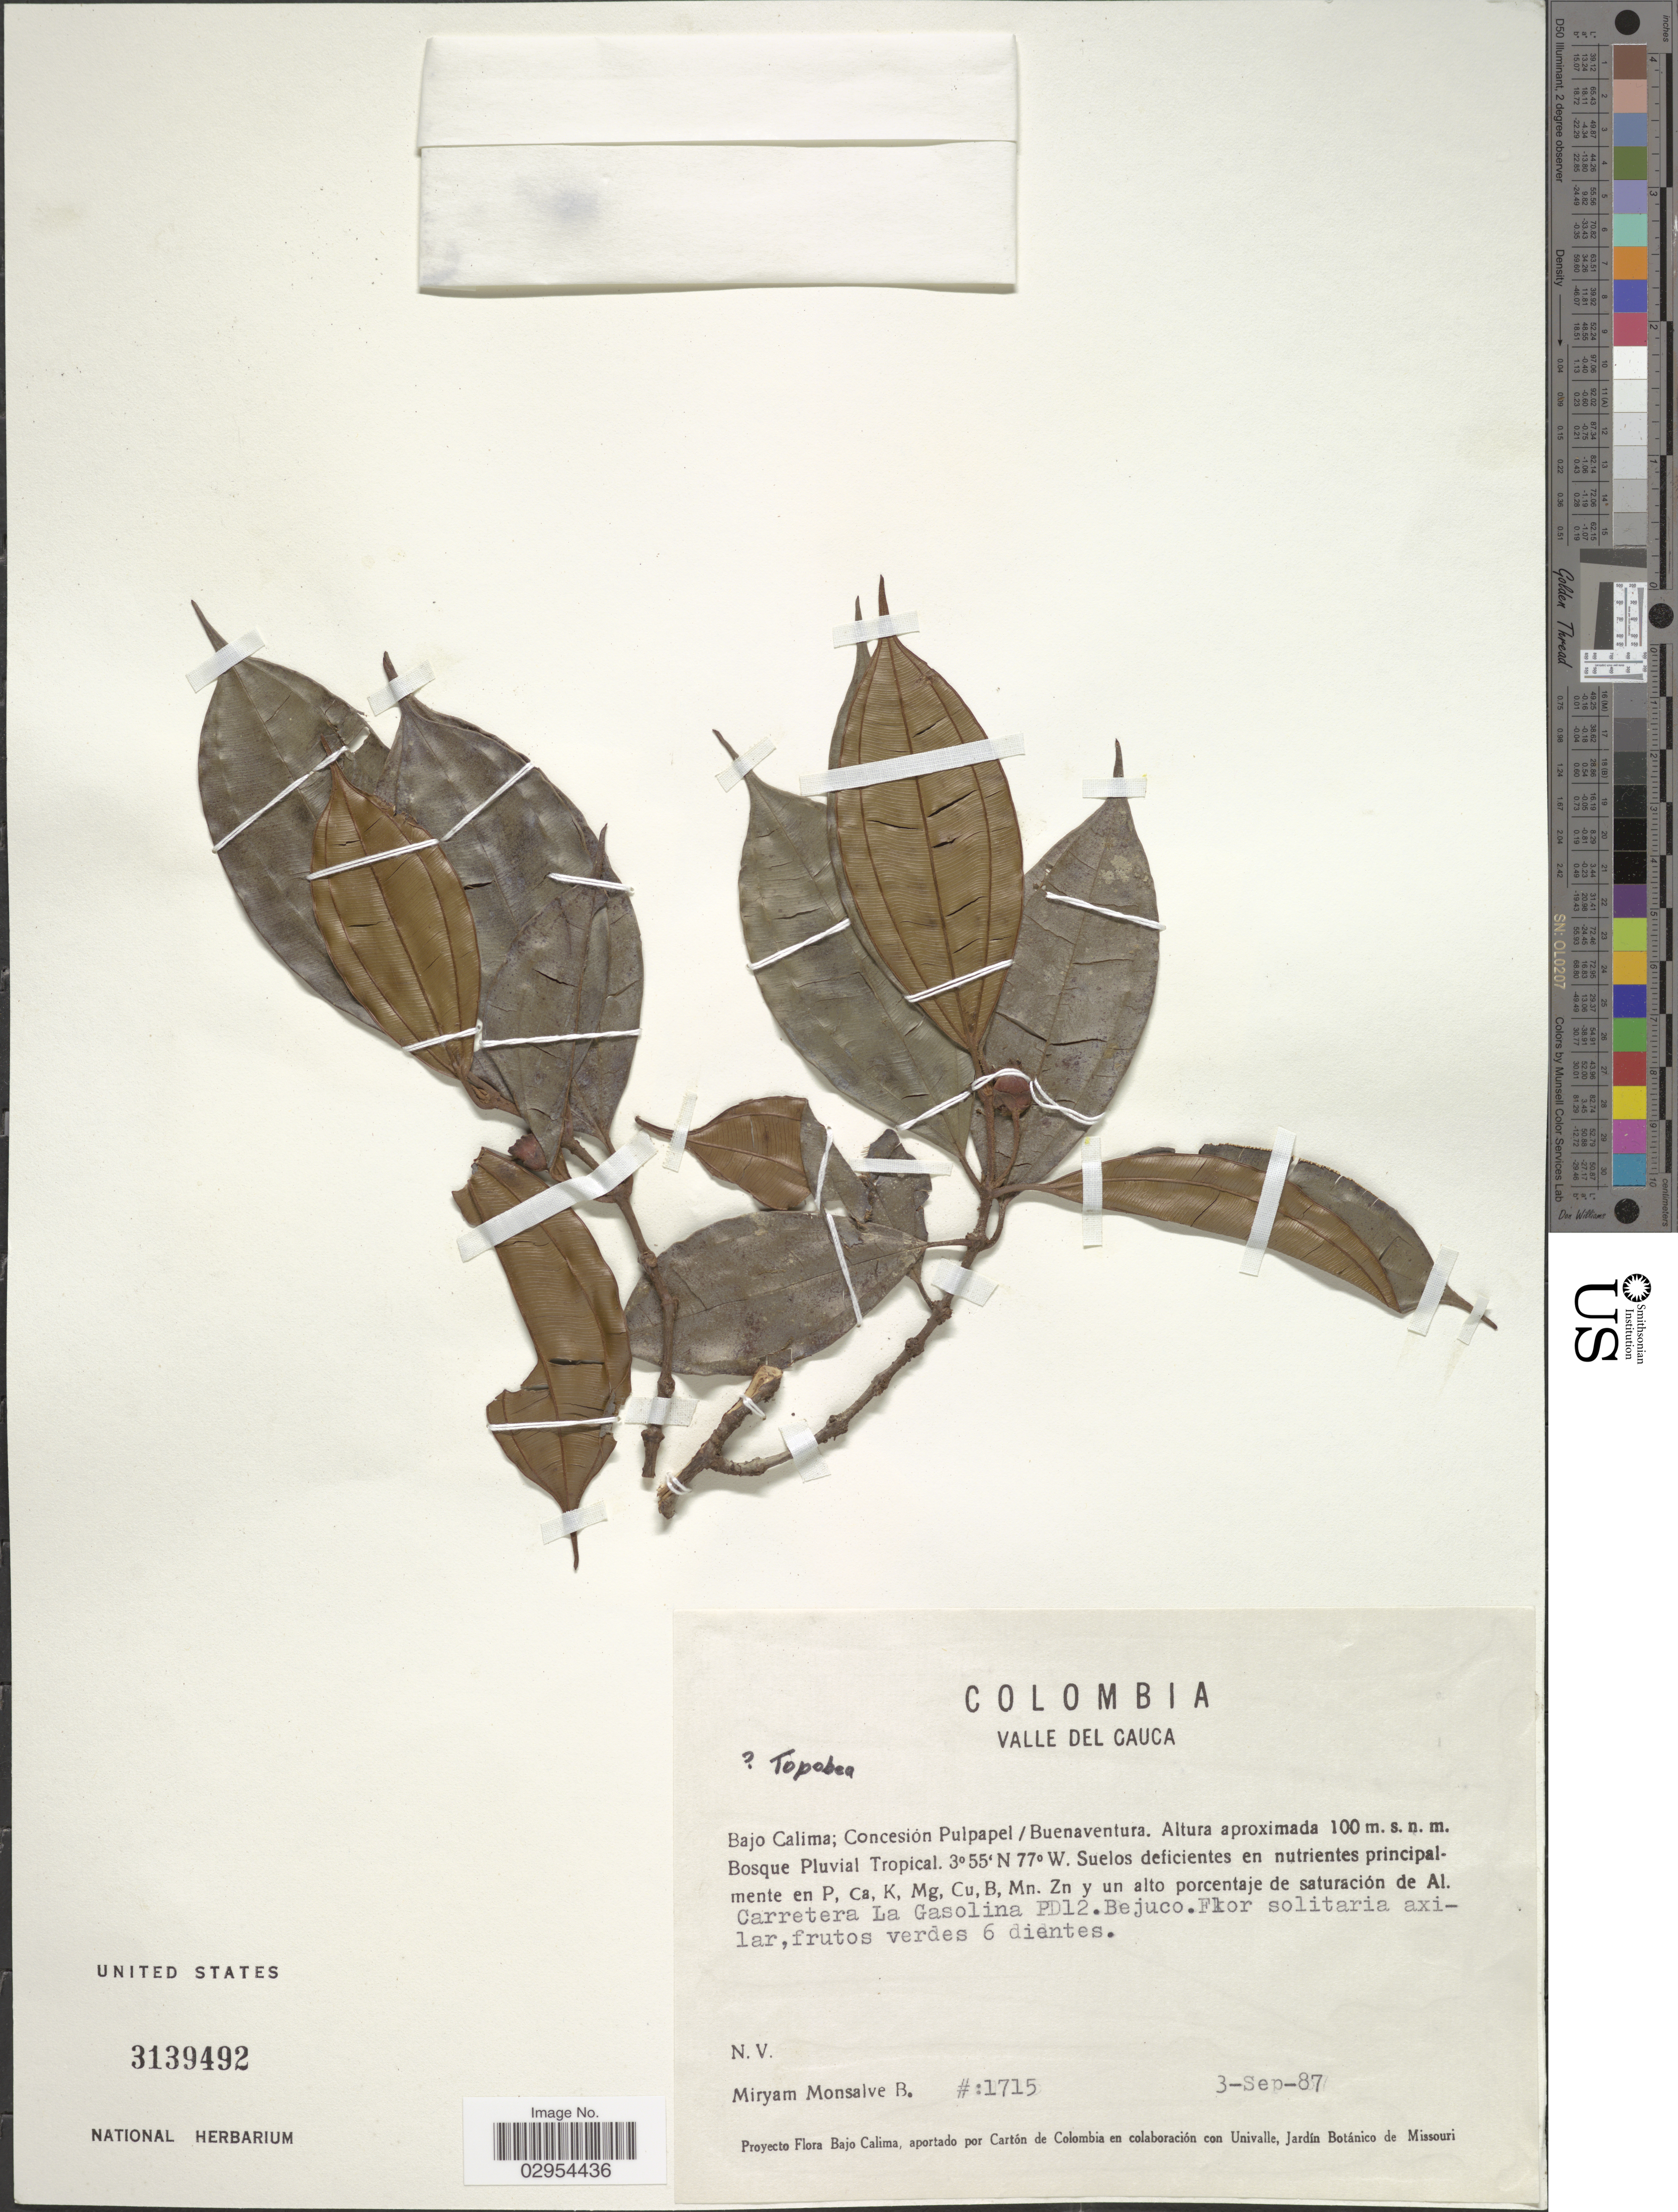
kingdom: Plantae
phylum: Tracheophyta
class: Magnoliopsida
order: Myrtales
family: Melastomataceae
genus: Topobea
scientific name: Topobea sp.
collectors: M. Monsalve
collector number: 1715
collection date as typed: Transcribed d/m/y: 3/9/87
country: Colombia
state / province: Valle del Cauca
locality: Bajo Calima; Concesión Pulpapel/Buenaventura. Carretera La Gasolina PD12.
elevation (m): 100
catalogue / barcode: US 3139492